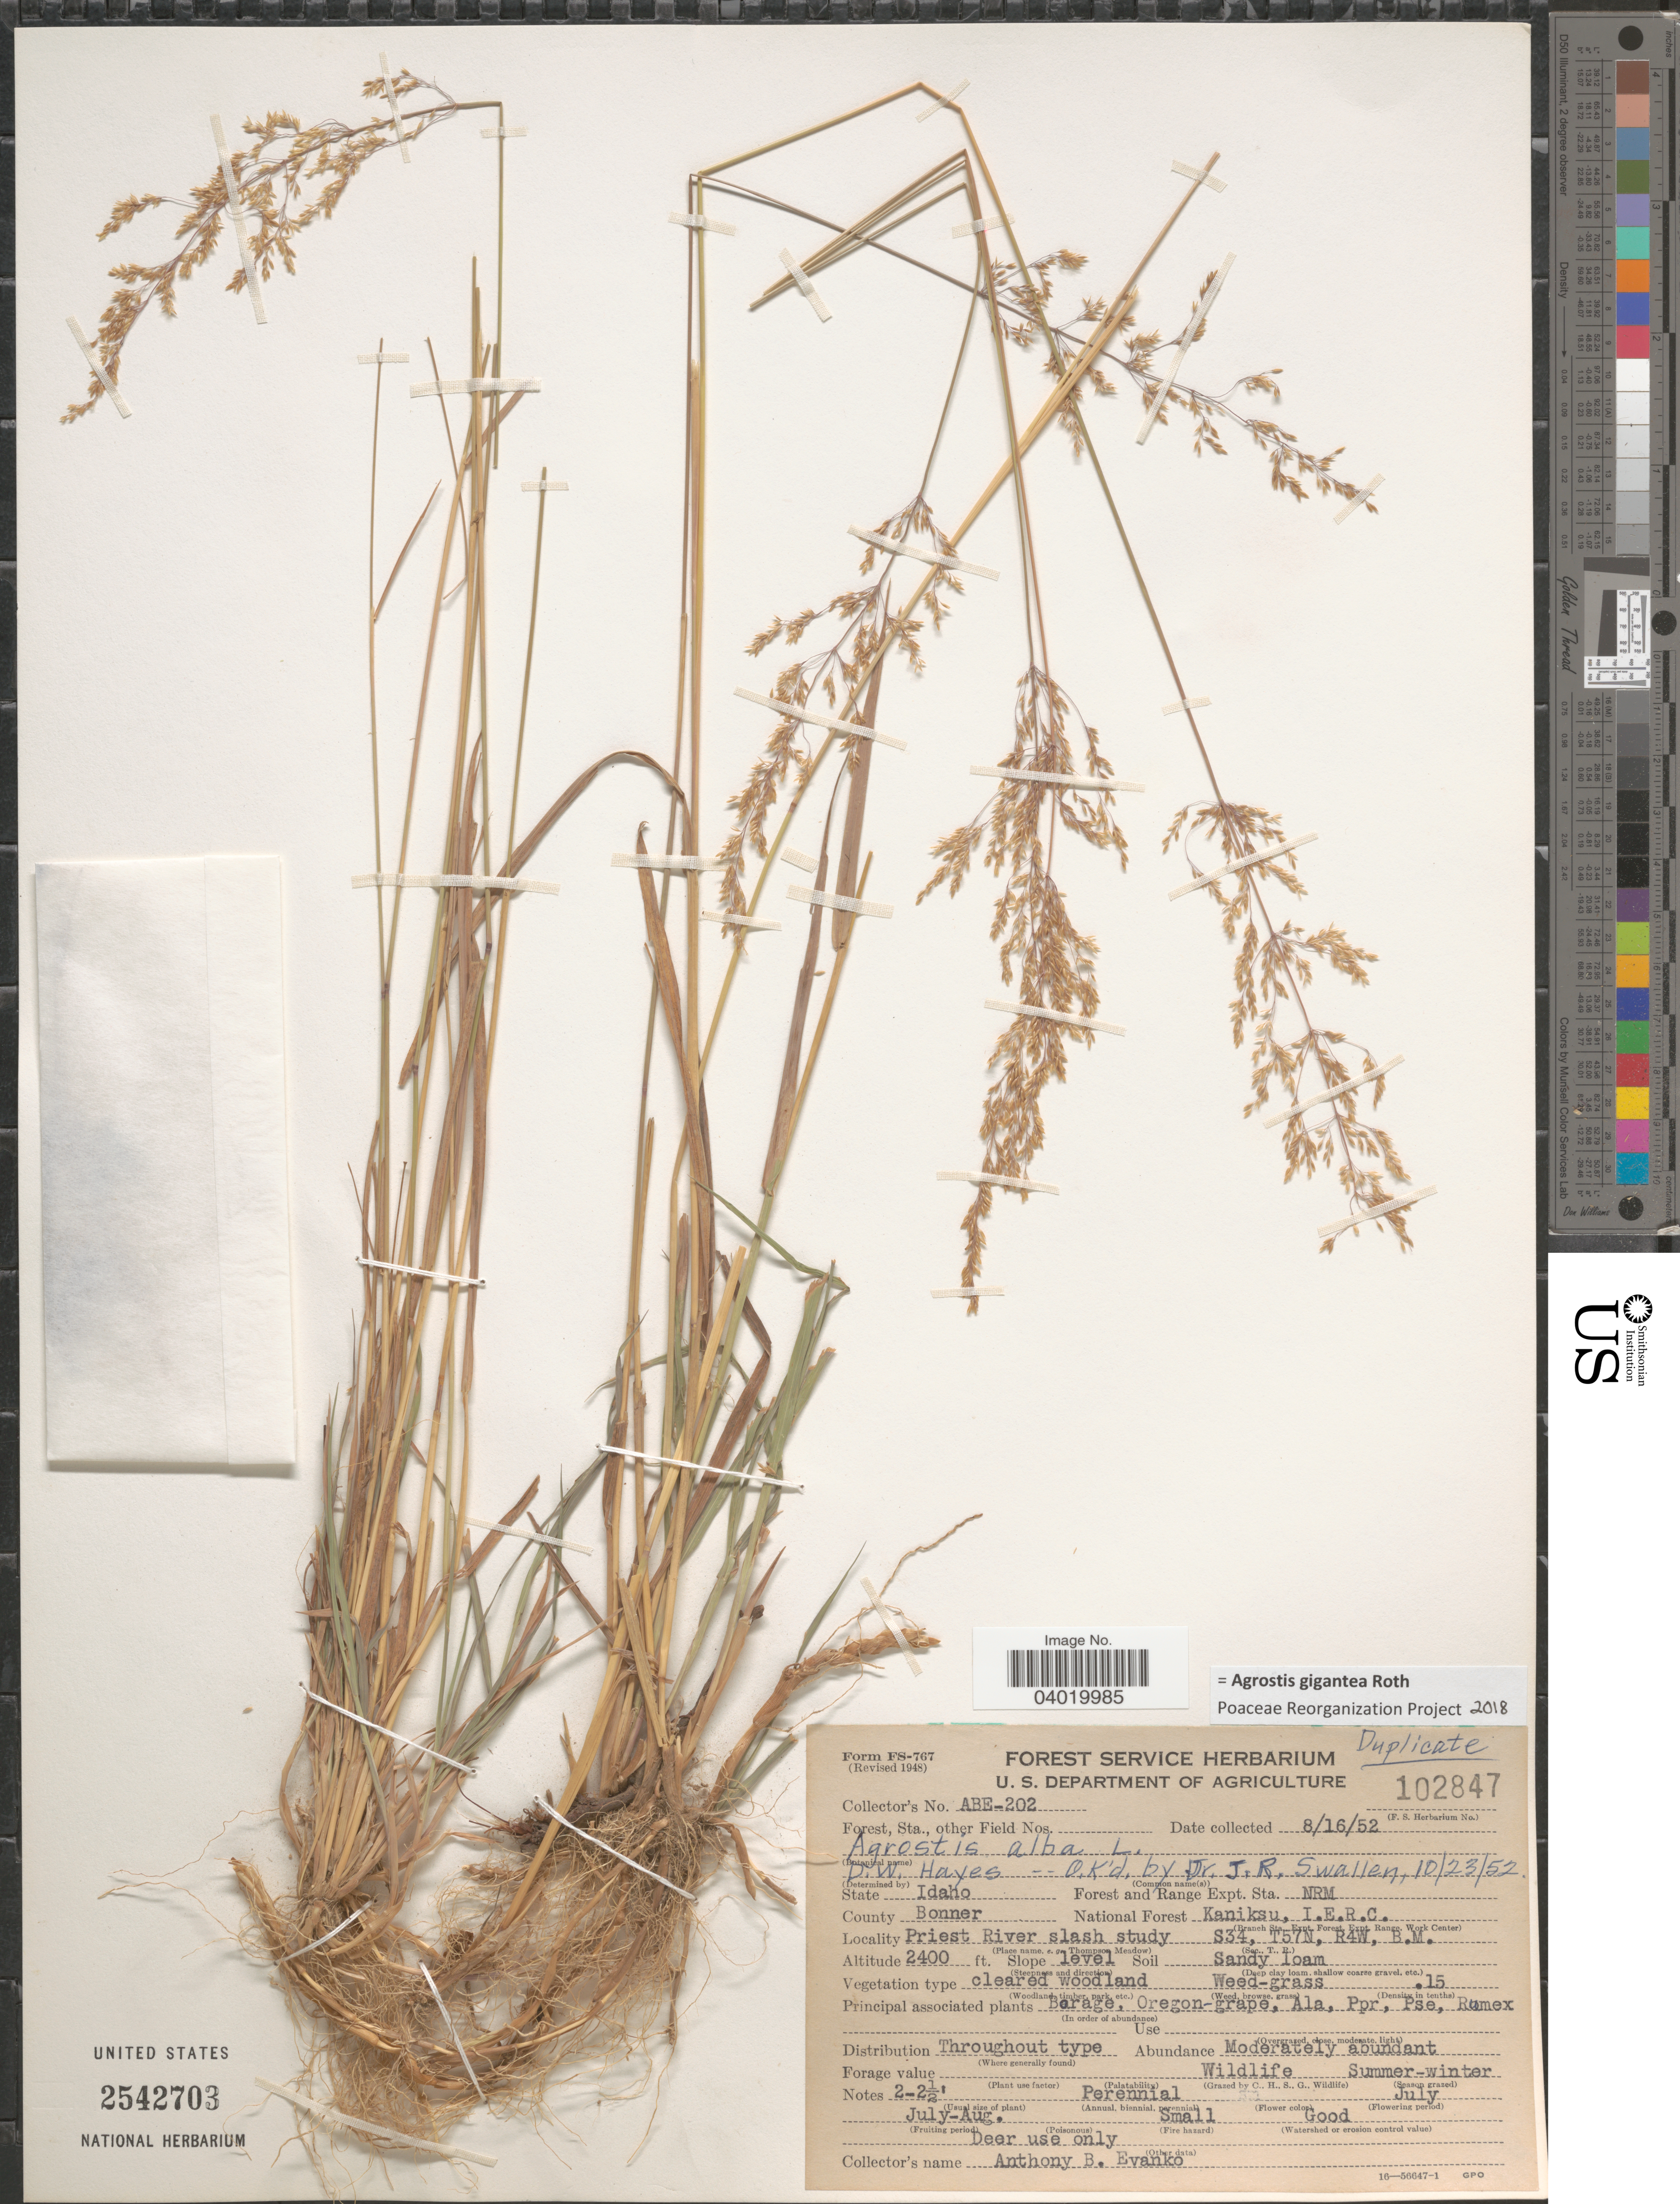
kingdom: Plantae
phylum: Tracheophyta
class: Liliopsida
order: Poales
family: Poaceae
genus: Agrostis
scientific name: Agrostis gigantea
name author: Roth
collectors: A. Evanko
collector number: ABE-202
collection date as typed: Transcribed d/m/y: 16/8/52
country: United States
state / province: Idaho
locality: Forest and Range Expt. Sta. NRM. County Bonner. National Forest Kaniksu, I.E.R.C. Priest River slash study S34, T57N, R4W, B.M.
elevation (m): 732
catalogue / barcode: US 2542703